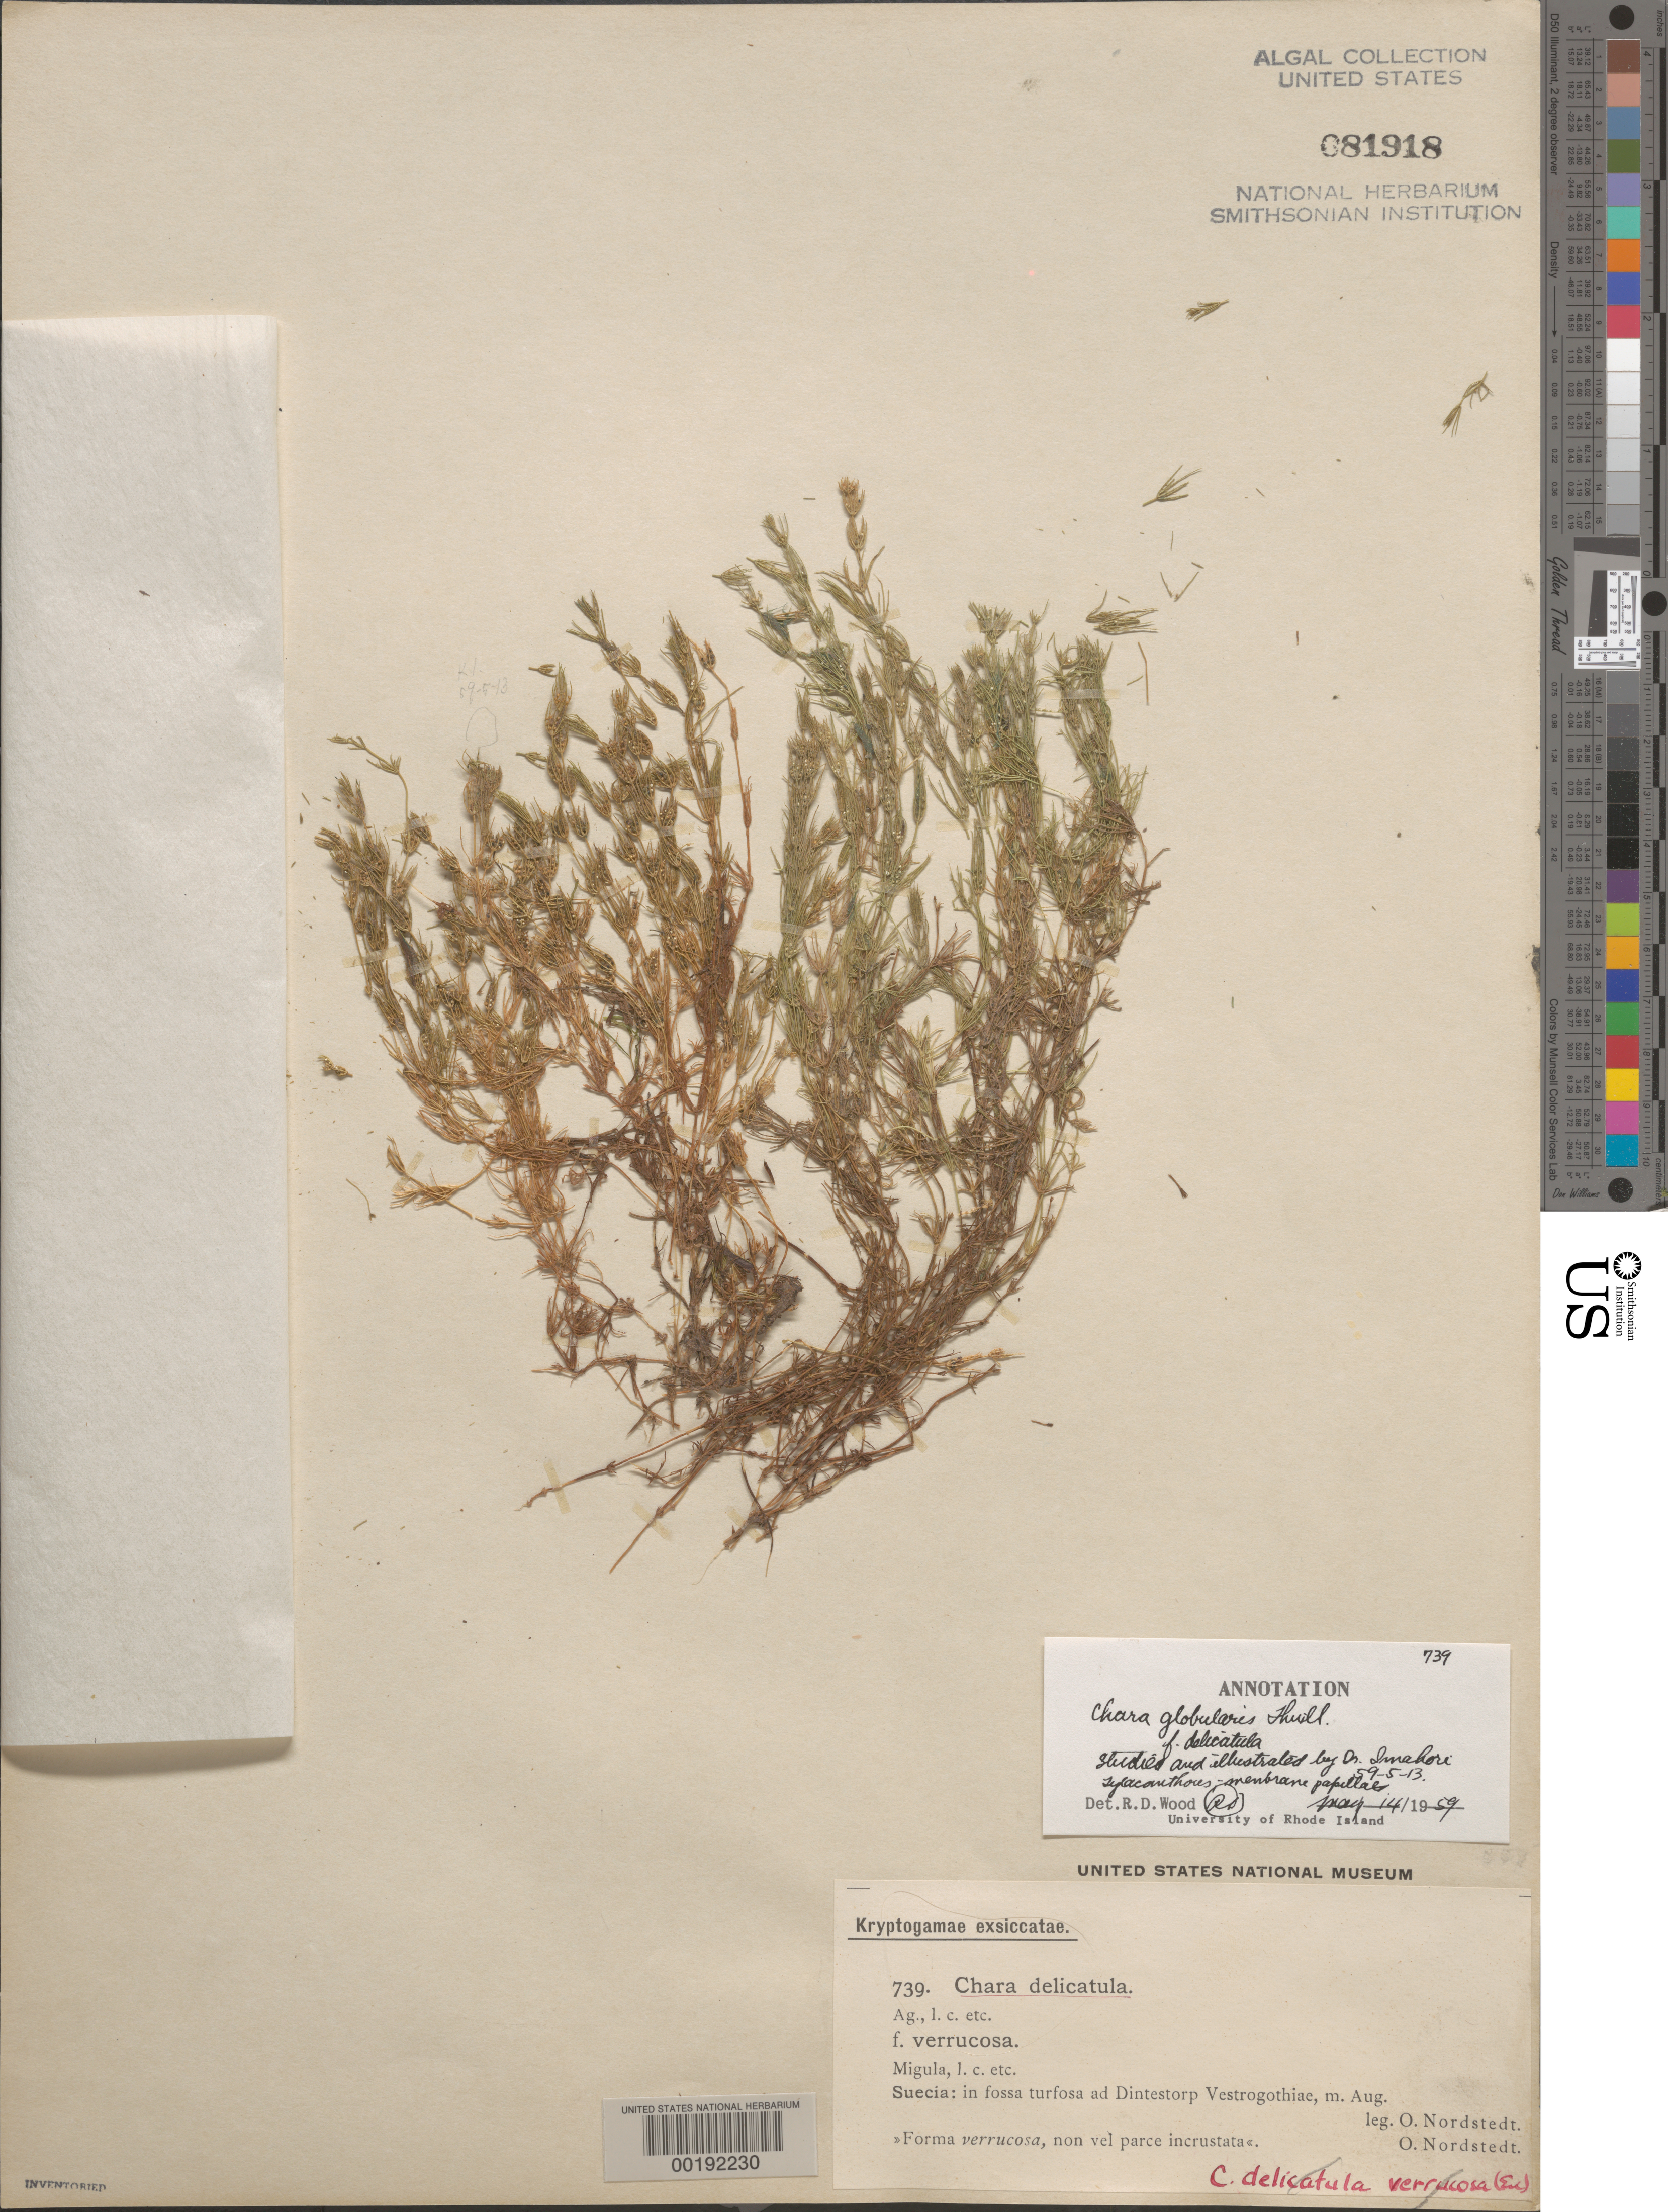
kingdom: Plantae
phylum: Charophyta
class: Charophyceae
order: Charales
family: Characeae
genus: Chara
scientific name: Chara globularis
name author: Thuiller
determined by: Wood, R. D.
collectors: C. F. O. Nordstedt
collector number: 739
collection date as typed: Aug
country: Sweden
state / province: Västra Götaland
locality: Dintestorp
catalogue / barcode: US 81918